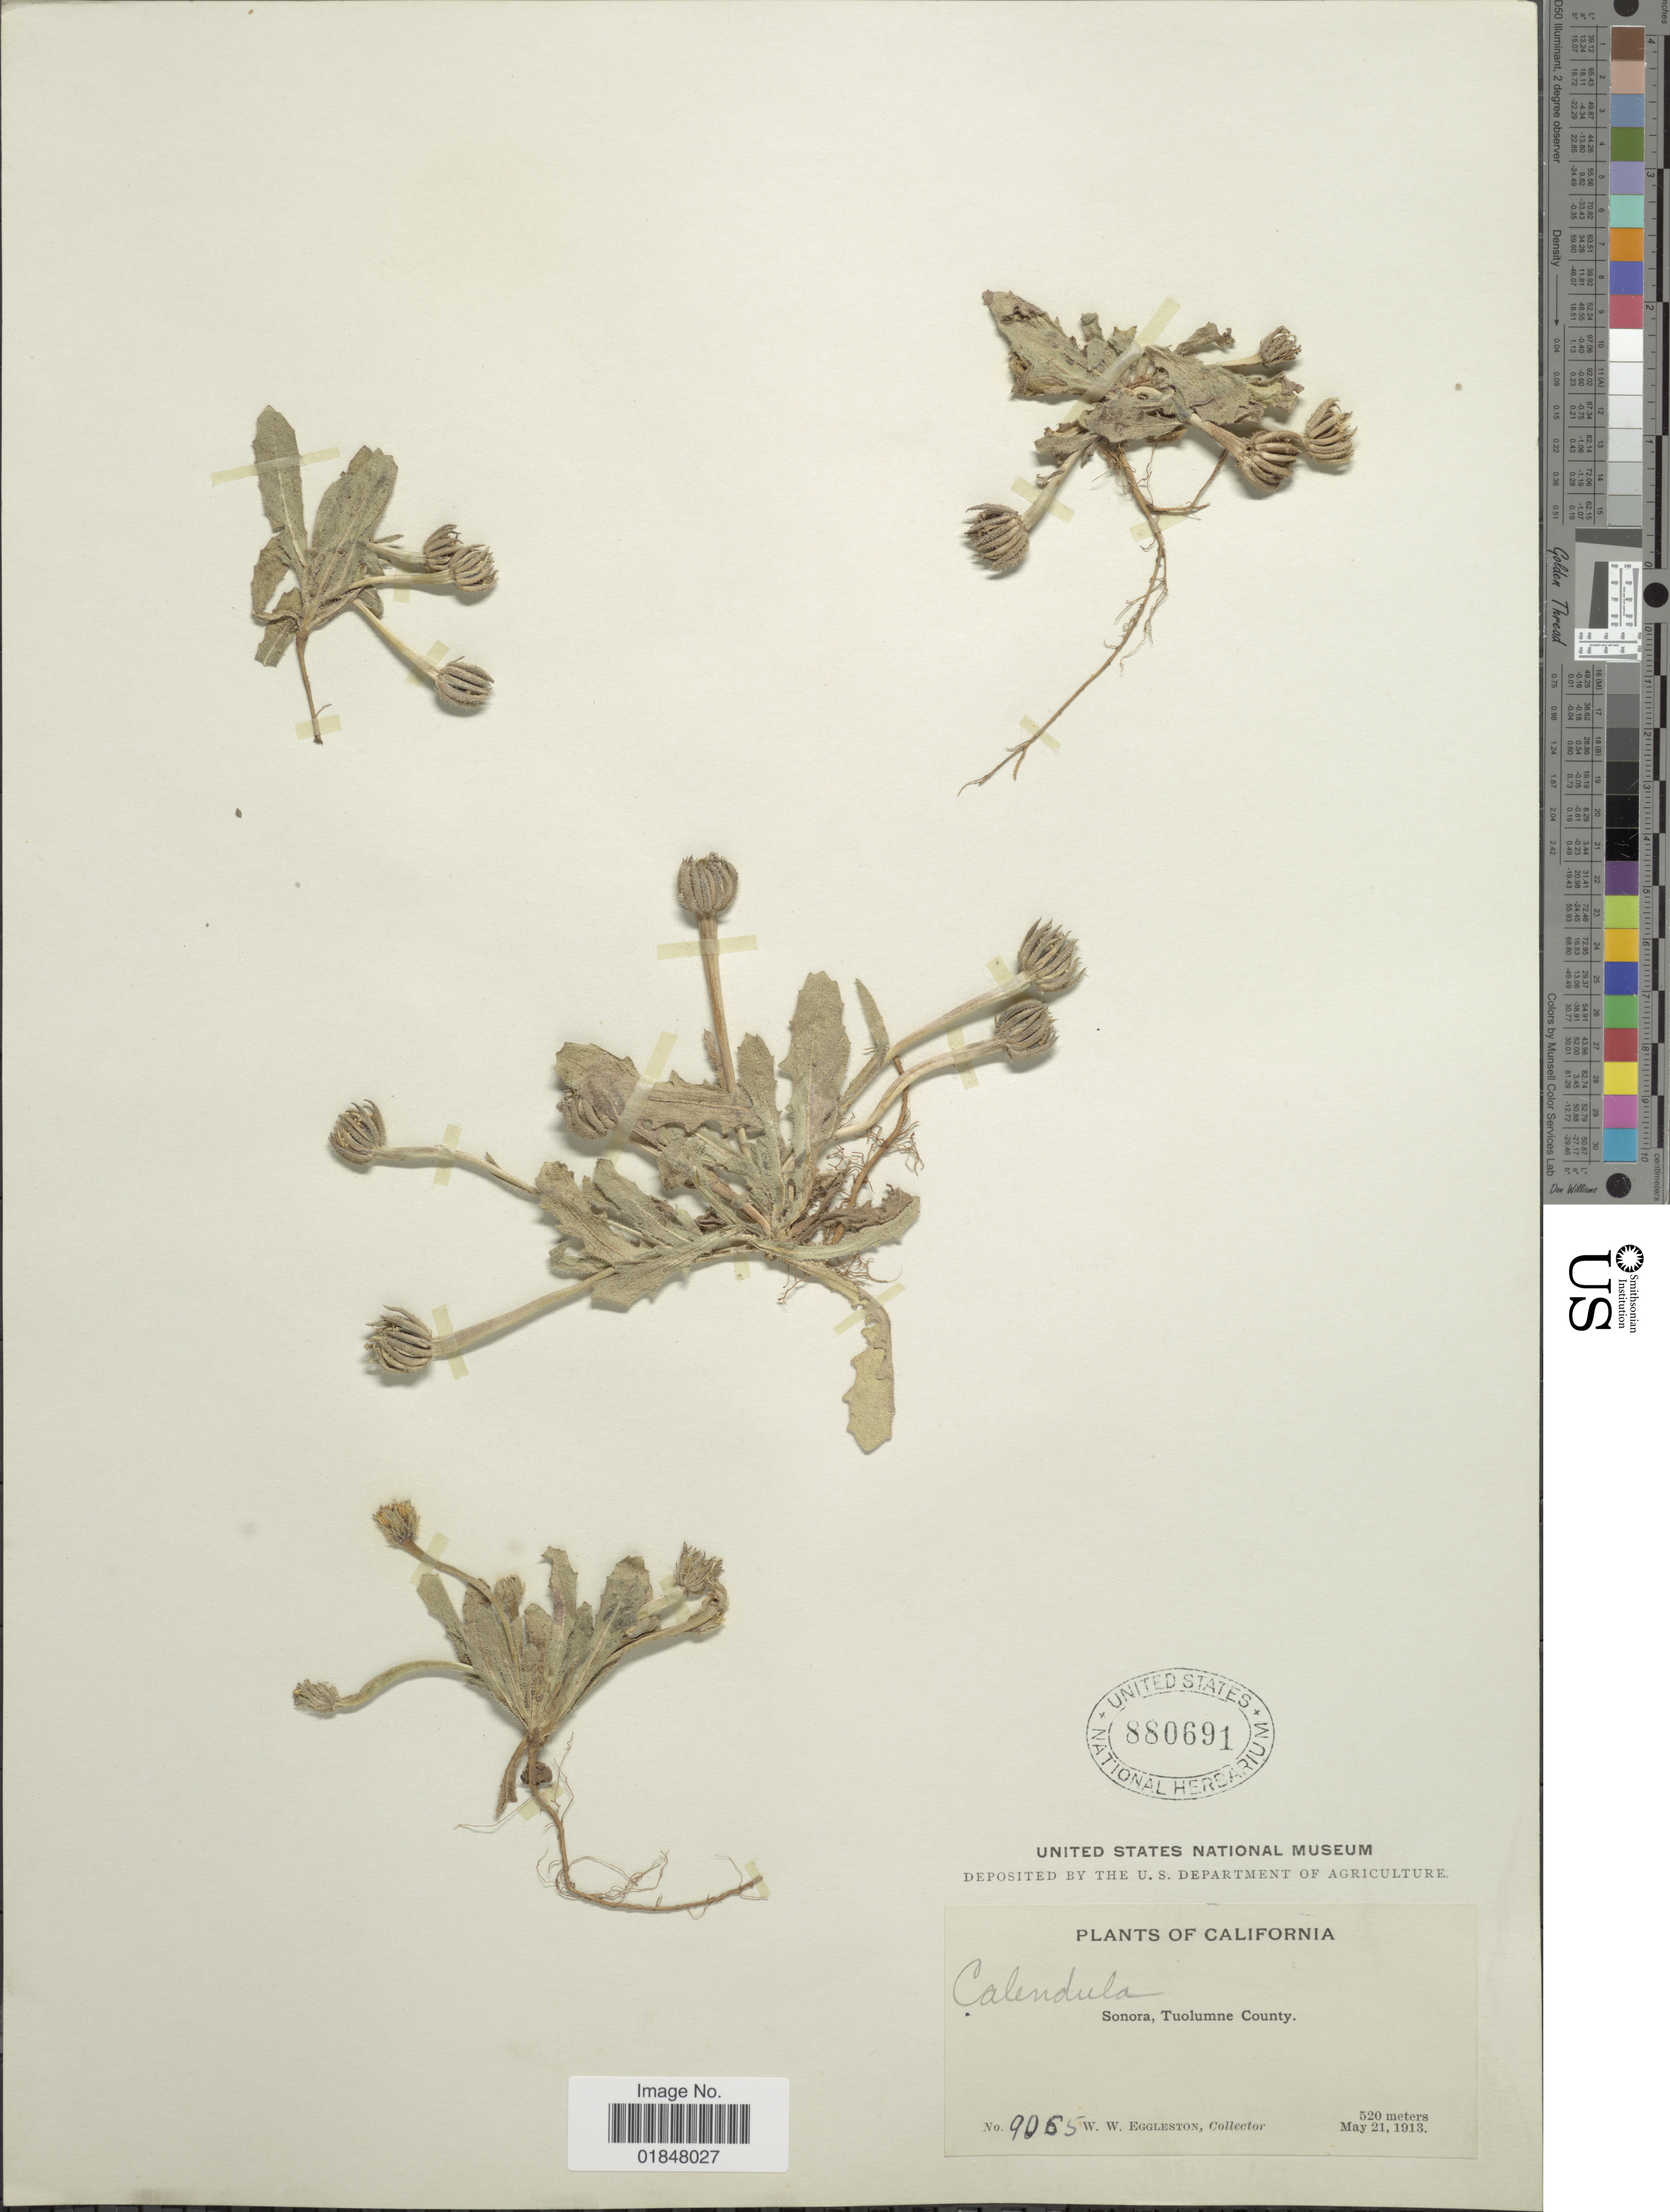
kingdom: Plantae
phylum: Tracheophyta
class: Magnoliopsida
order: Asterales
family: Asteraceae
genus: Calendula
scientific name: Calendula sp.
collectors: W. W. Eggleston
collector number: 9055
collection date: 1913-05-21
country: United States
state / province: California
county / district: Tuolumne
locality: California, Sonora, Tuolumne County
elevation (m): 520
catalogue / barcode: US 880691